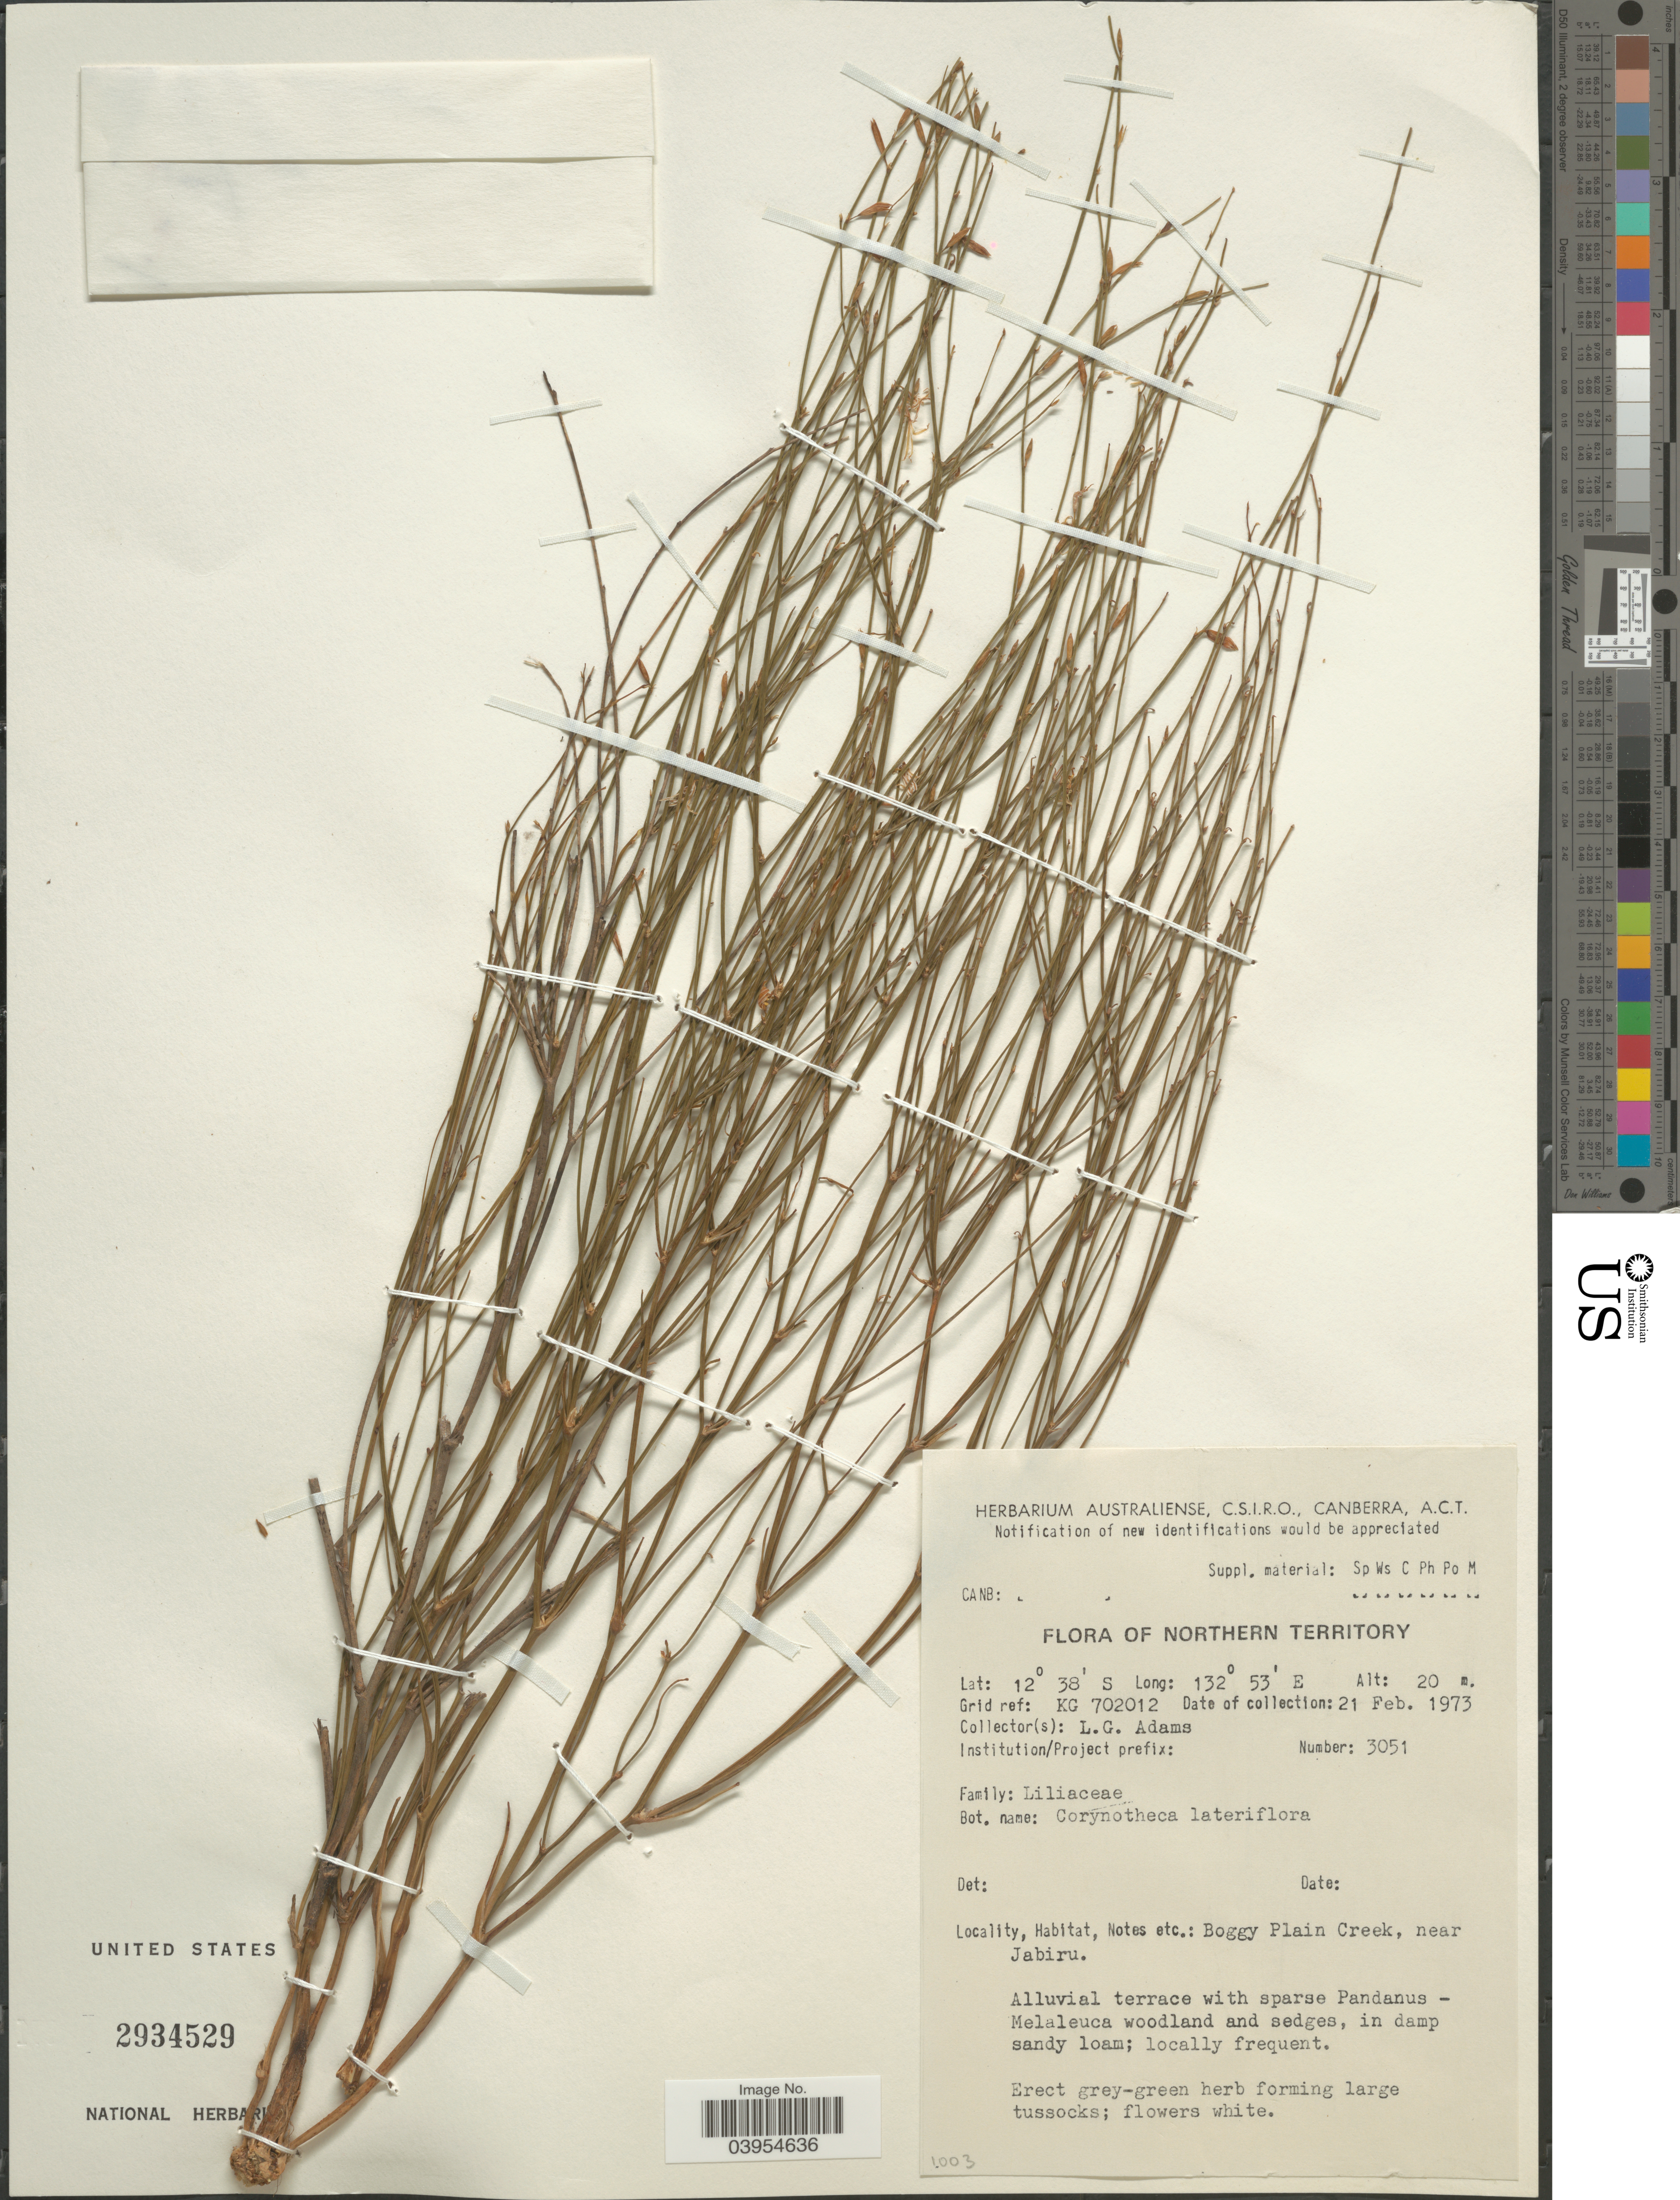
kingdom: Plantae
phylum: Tracheophyta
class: Liliopsida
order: Asparagales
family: Asphodelaceae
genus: Corynotheca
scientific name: Corynotheca lateriflora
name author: (R. Br.) Benth.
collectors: L. G. Adams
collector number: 3051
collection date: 1973-02-21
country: Australia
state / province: Northern Territory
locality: Grid ref: KG 702012. Boggy Plain Creek, near Jabiru.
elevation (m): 20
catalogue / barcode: US 2934529